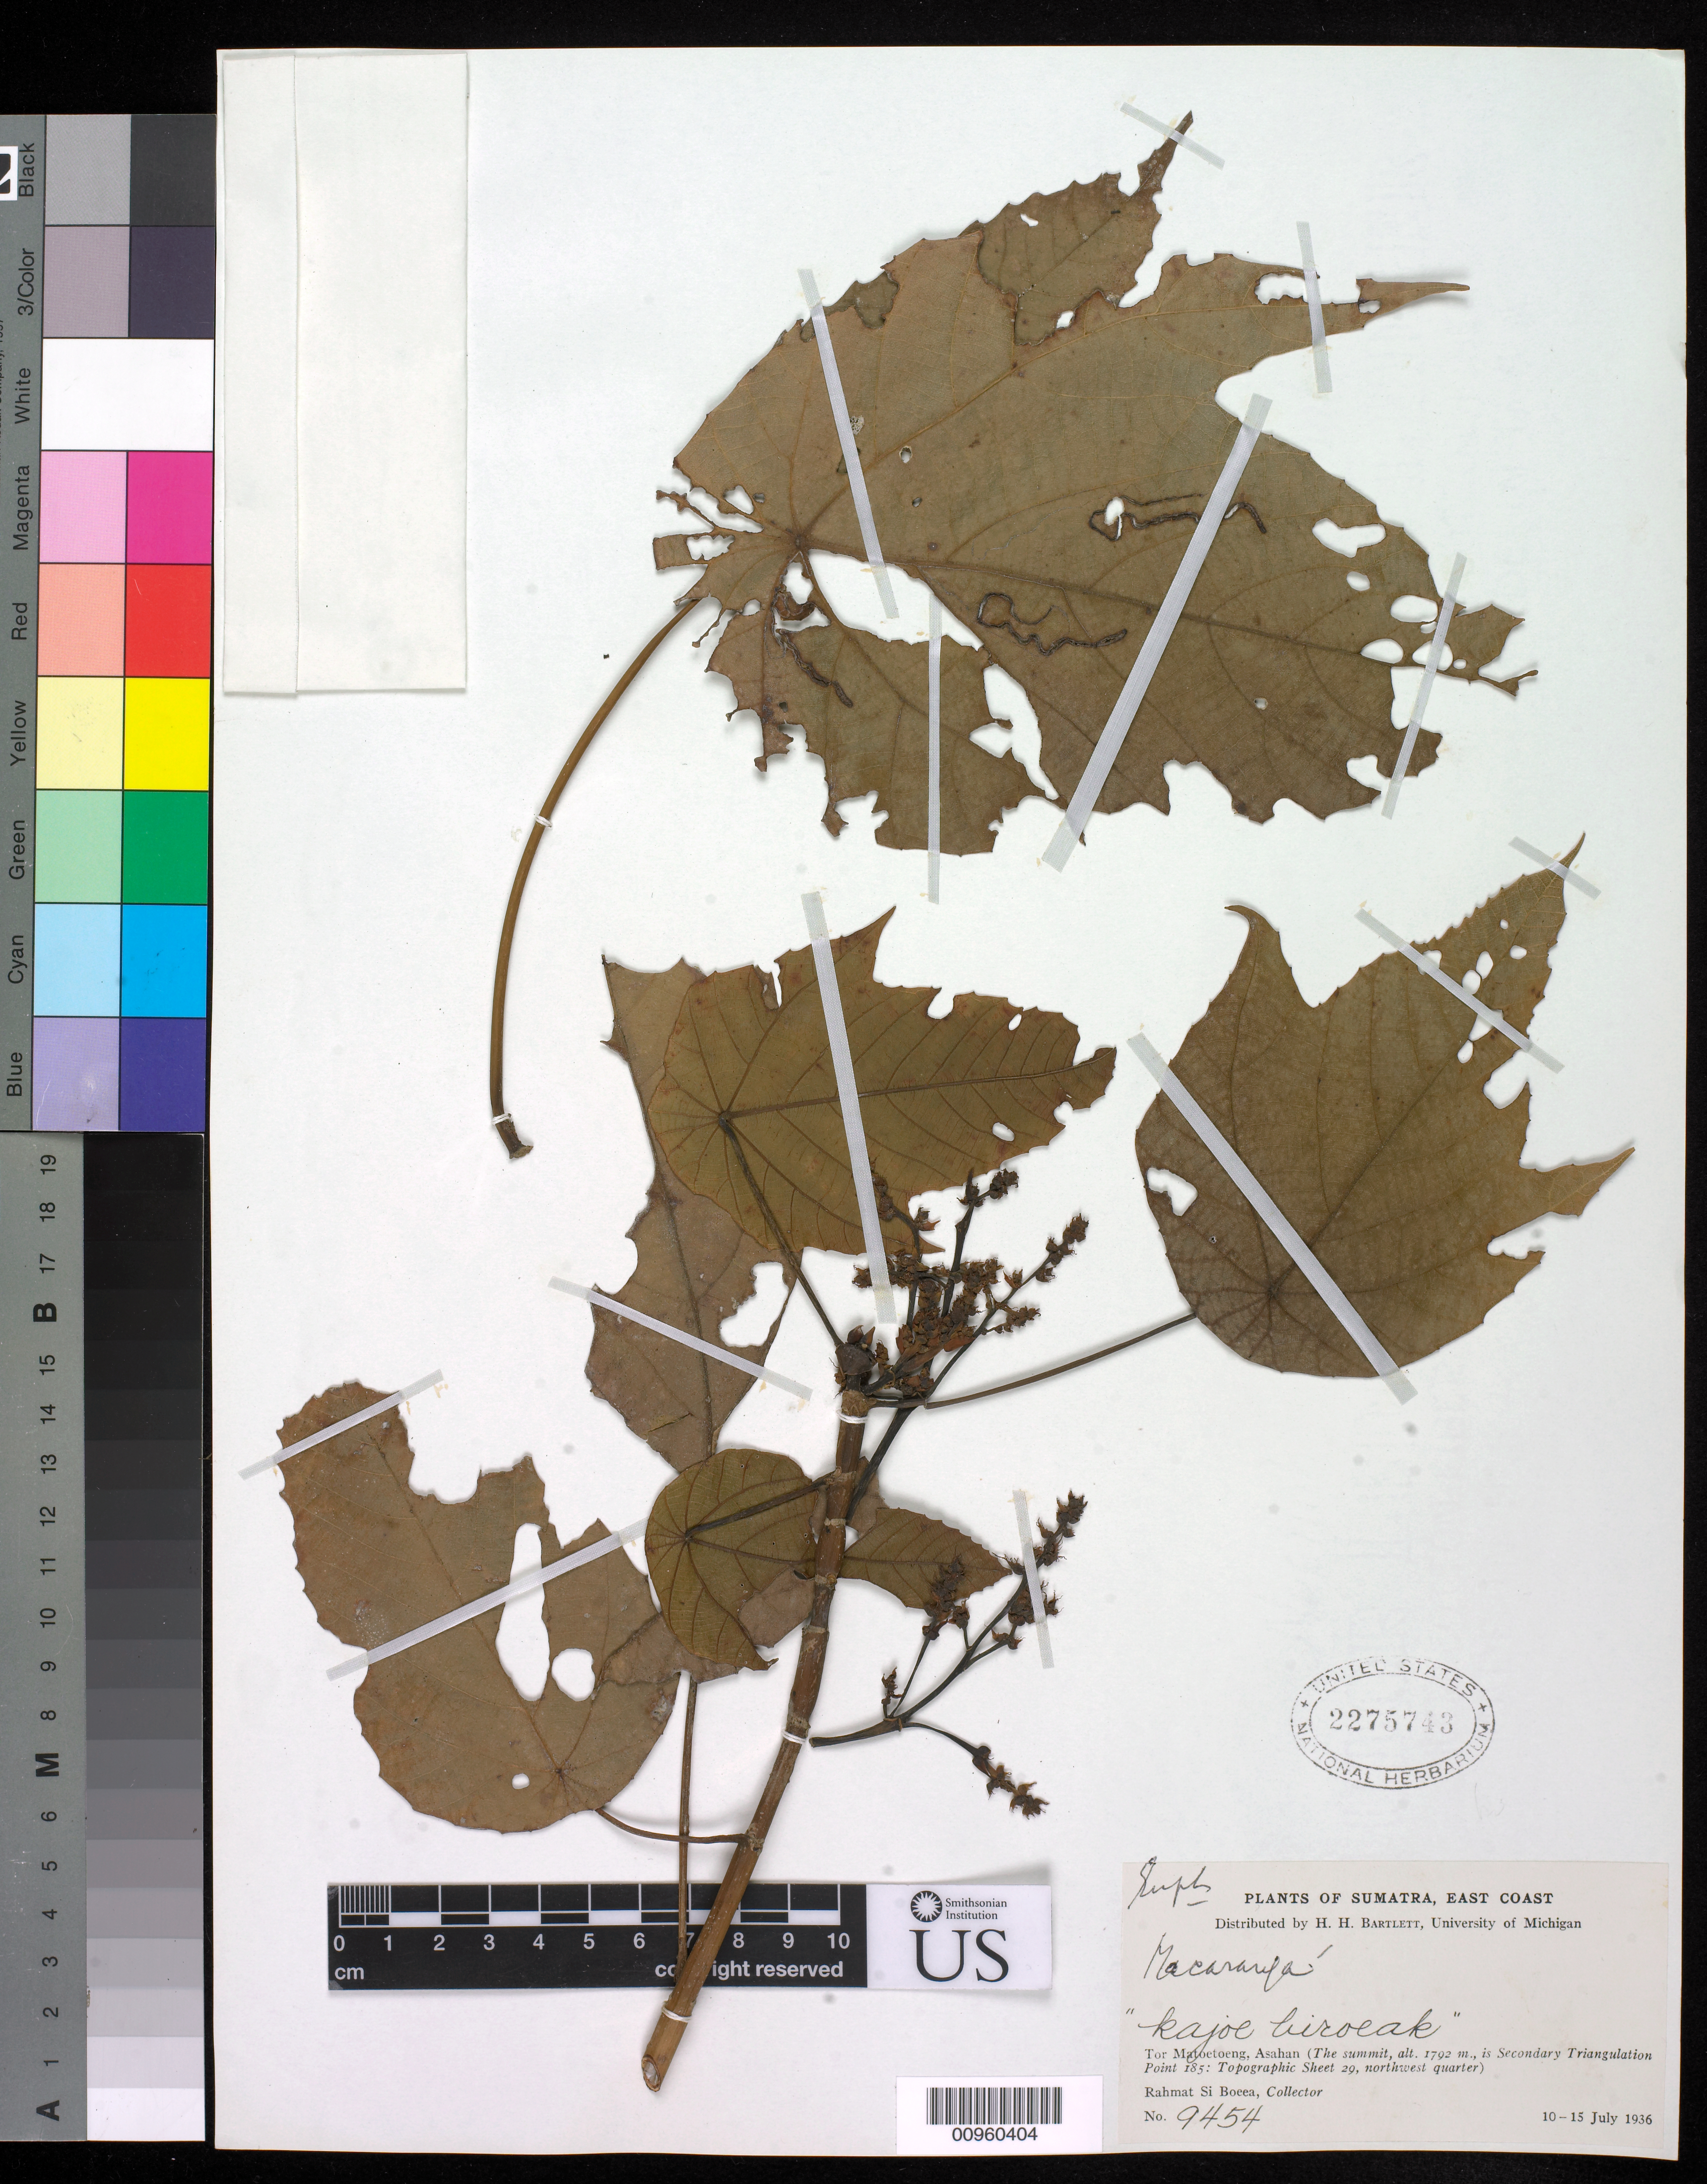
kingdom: Plantae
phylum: Tracheophyta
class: Magnoliopsida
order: Malpighiales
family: Euphorbiaceae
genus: Macaranga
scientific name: Macaranga denticulata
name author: (Blume) Müll. Arg.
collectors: Rahmat Si Boeea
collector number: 9454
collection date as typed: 10 Jul 1936 to 15 Jul 1936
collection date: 1936-07-10/1936-07-15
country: Indonesia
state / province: Sumatra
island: Sumatra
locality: East Coast, tor Matoetoeng, Asahan, secondary triangulation point 185: topographic sheet 29 NW quarter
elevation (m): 1792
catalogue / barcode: US 2275743